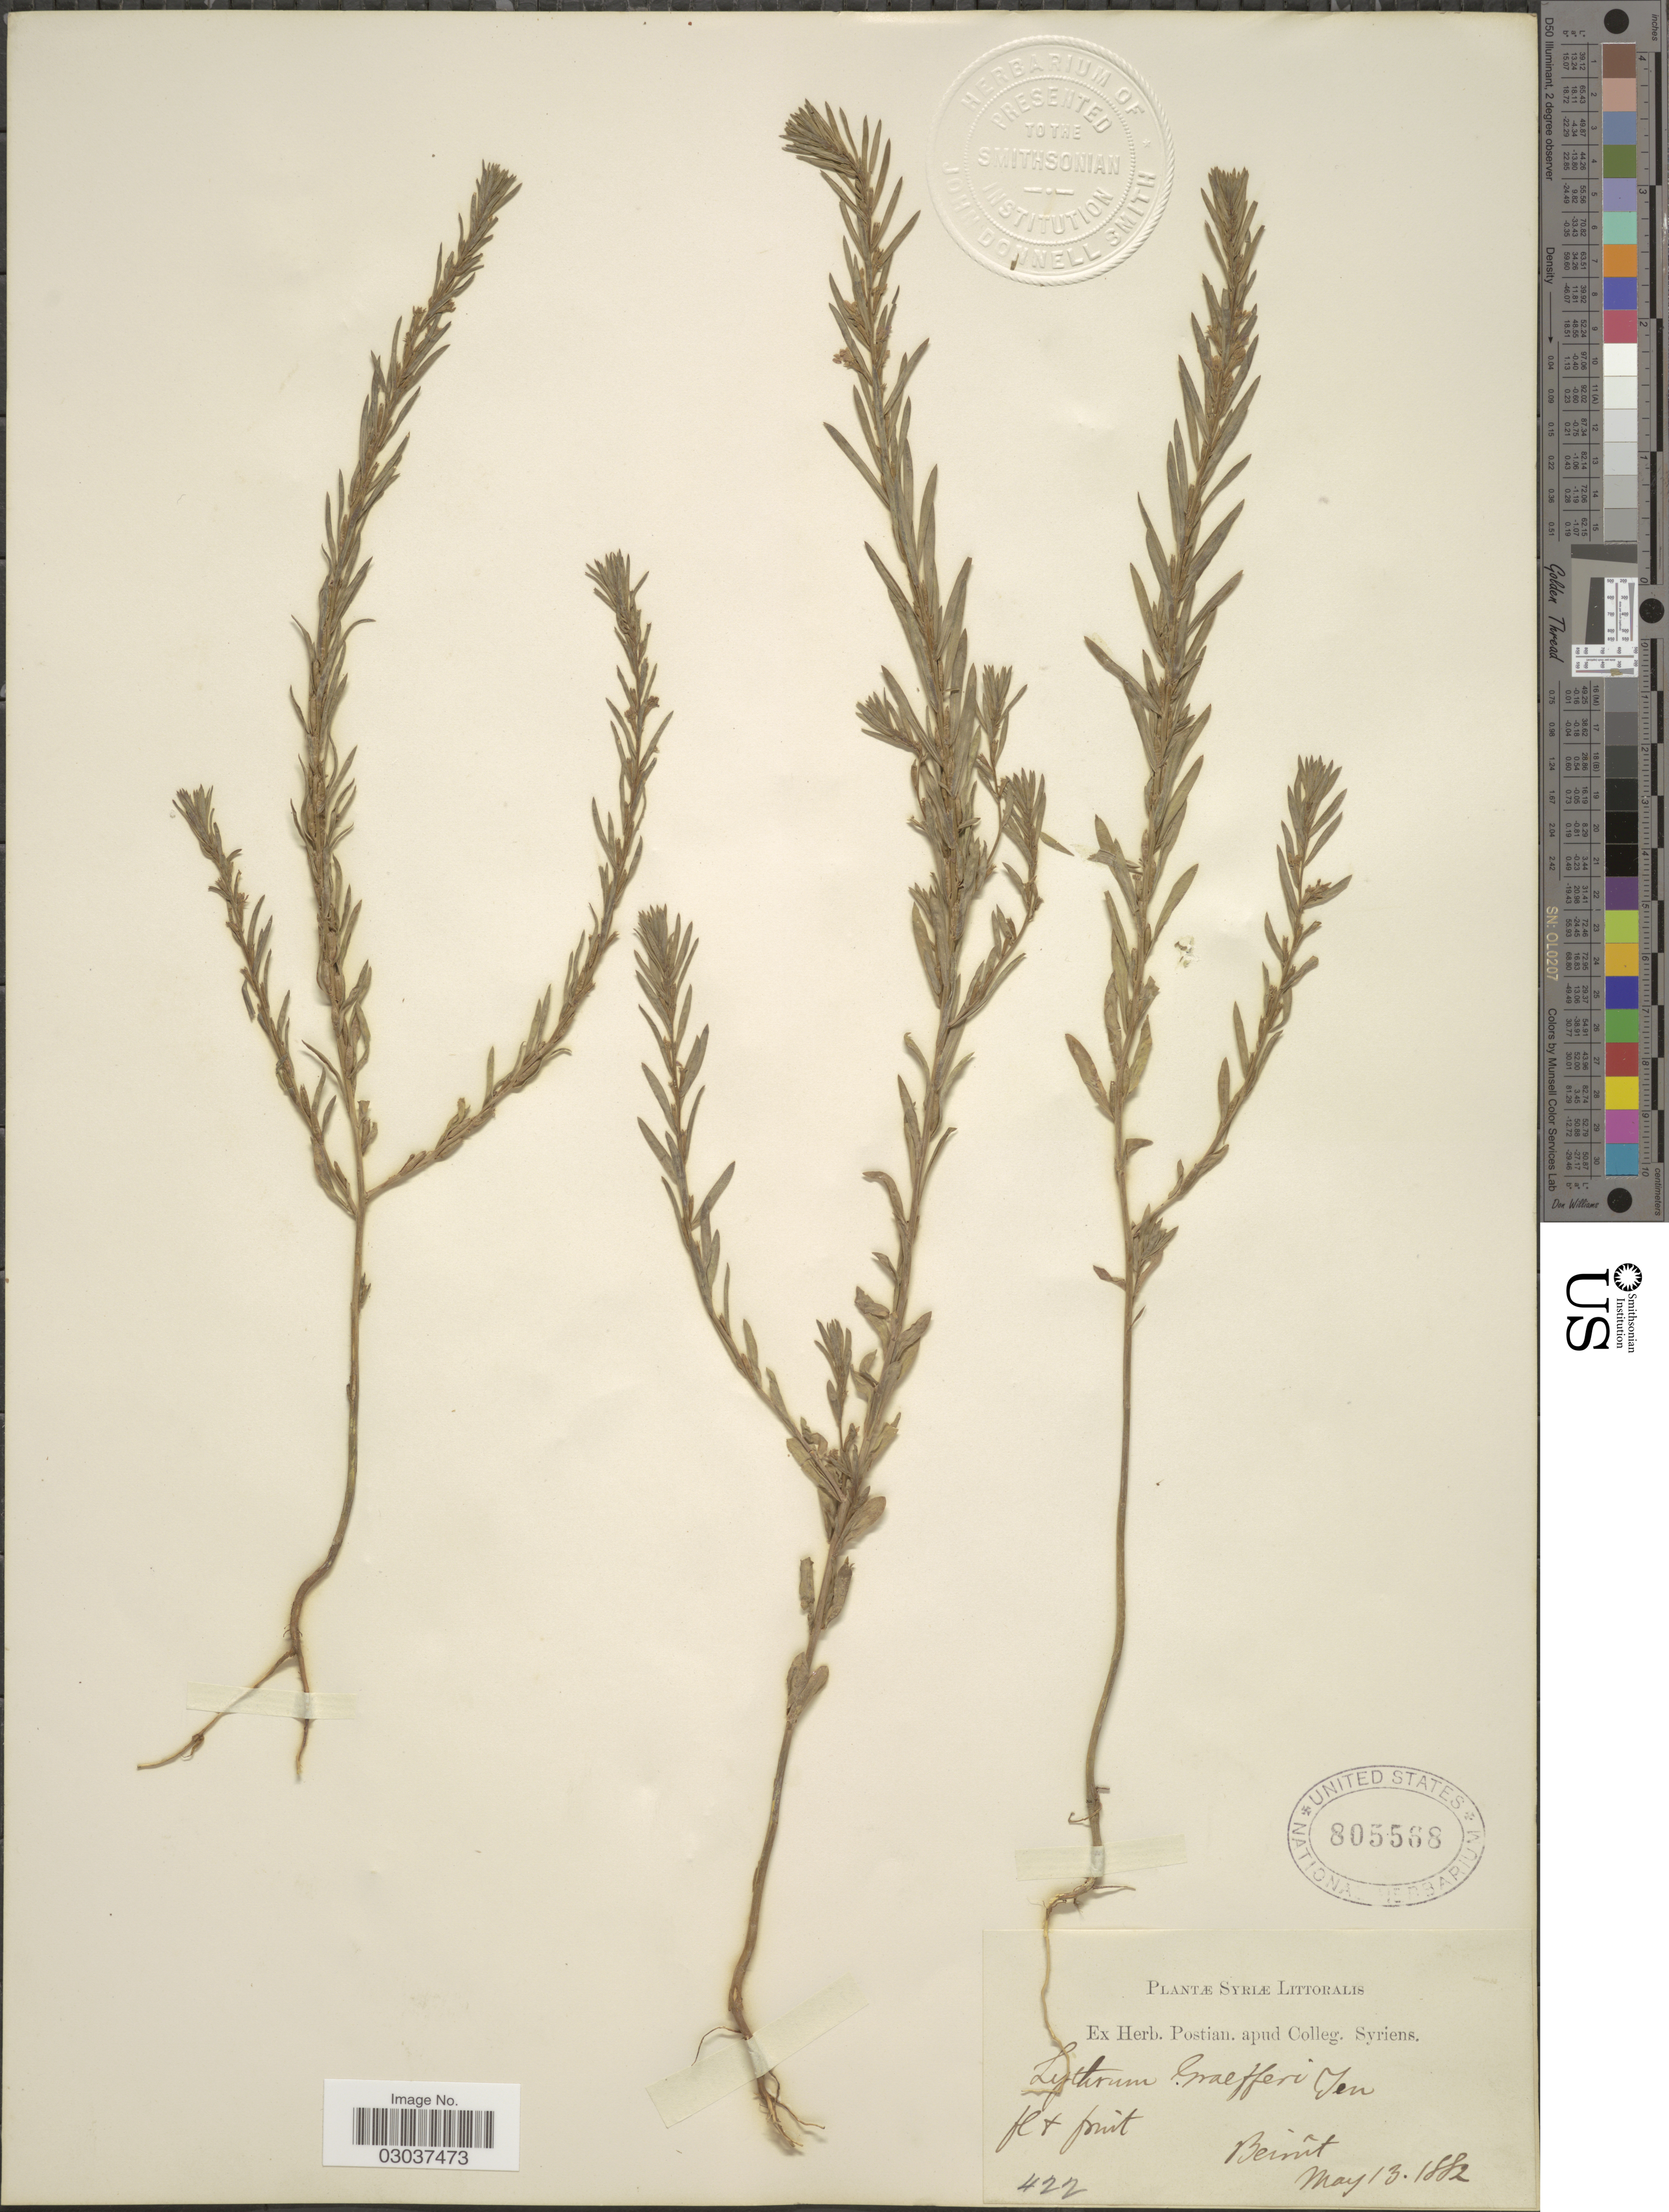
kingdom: Plantae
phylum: Tracheophyta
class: Magnoliopsida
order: Myrtales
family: Lythraceae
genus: Lythrum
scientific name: Lythrum graefferi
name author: Ten.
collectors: Ex herb. Postian. apud Colleg. Syriens.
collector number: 422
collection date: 1882-05-13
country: Lebanon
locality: Syriæ Littoralis. Beirut.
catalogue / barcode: US 805568